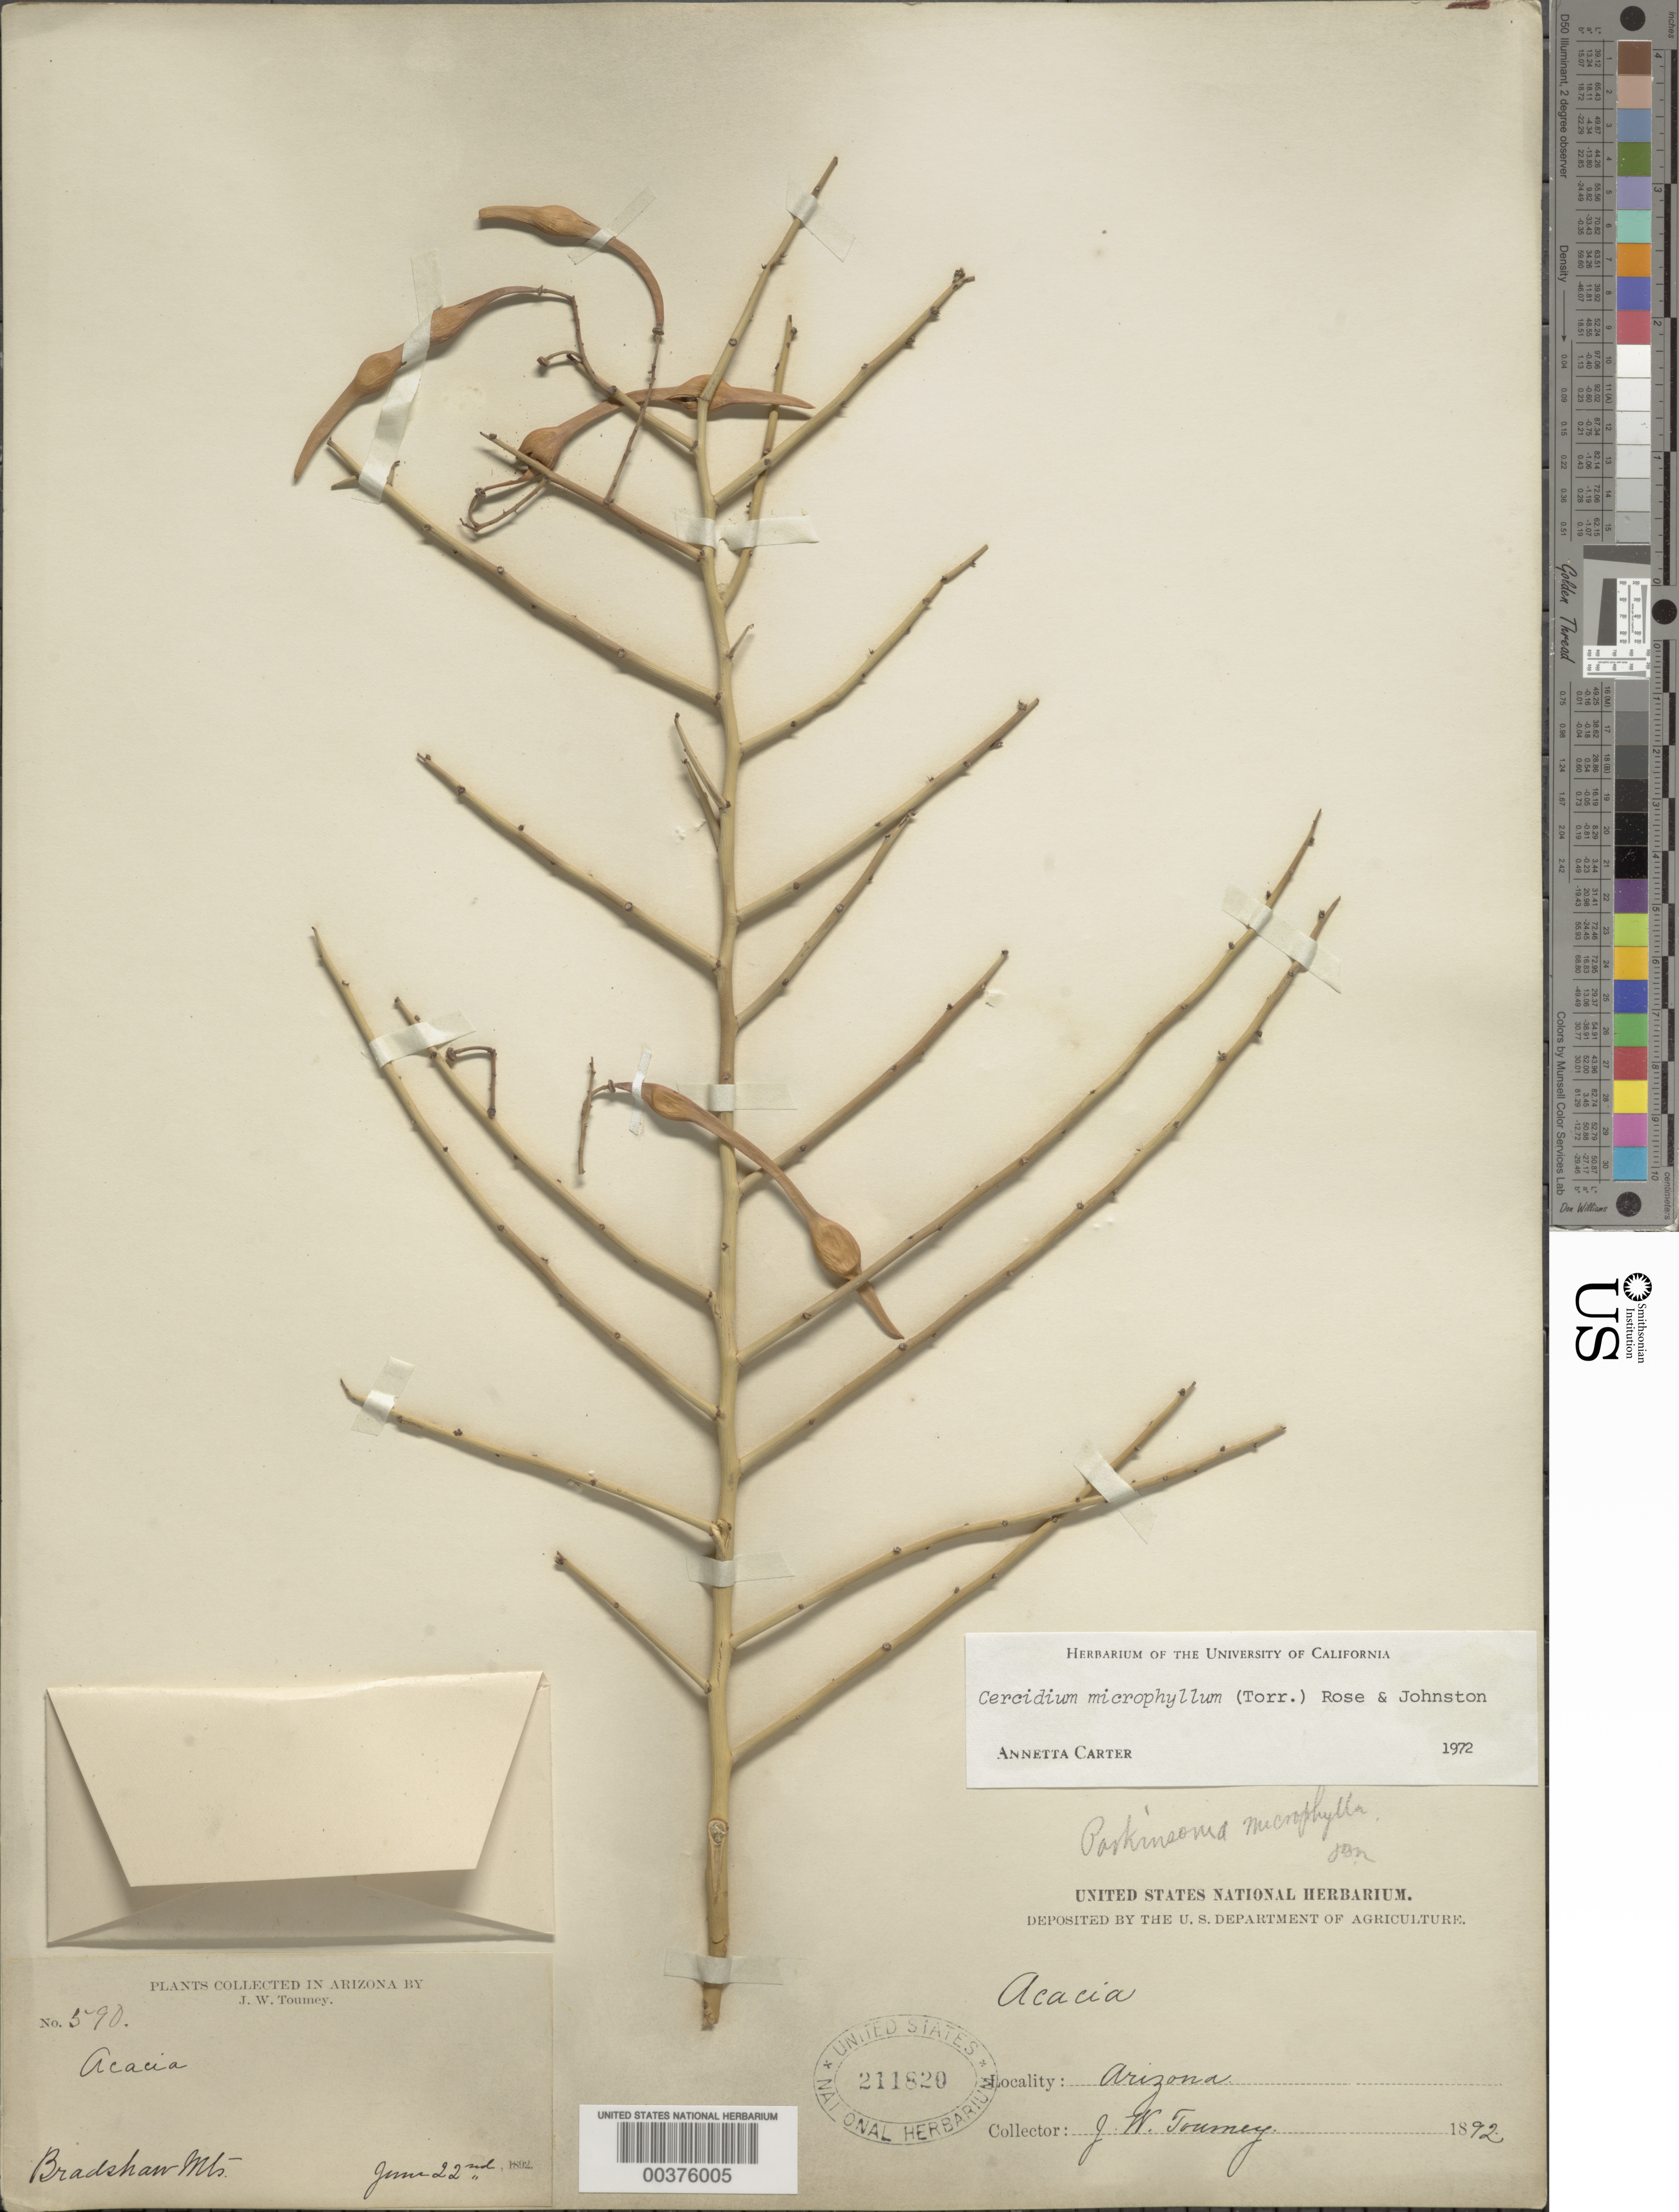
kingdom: Plantae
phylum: Tracheophyta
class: Magnoliopsida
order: Fabales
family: Fabaceae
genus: Parkinsonia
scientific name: Parkinsonia microphylla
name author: Torr.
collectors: J. W. Toumey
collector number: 590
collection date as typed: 22 Jun 1892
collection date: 1892-06-22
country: United States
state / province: Arizona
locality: Bradshaw mts.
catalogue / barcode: US 211820